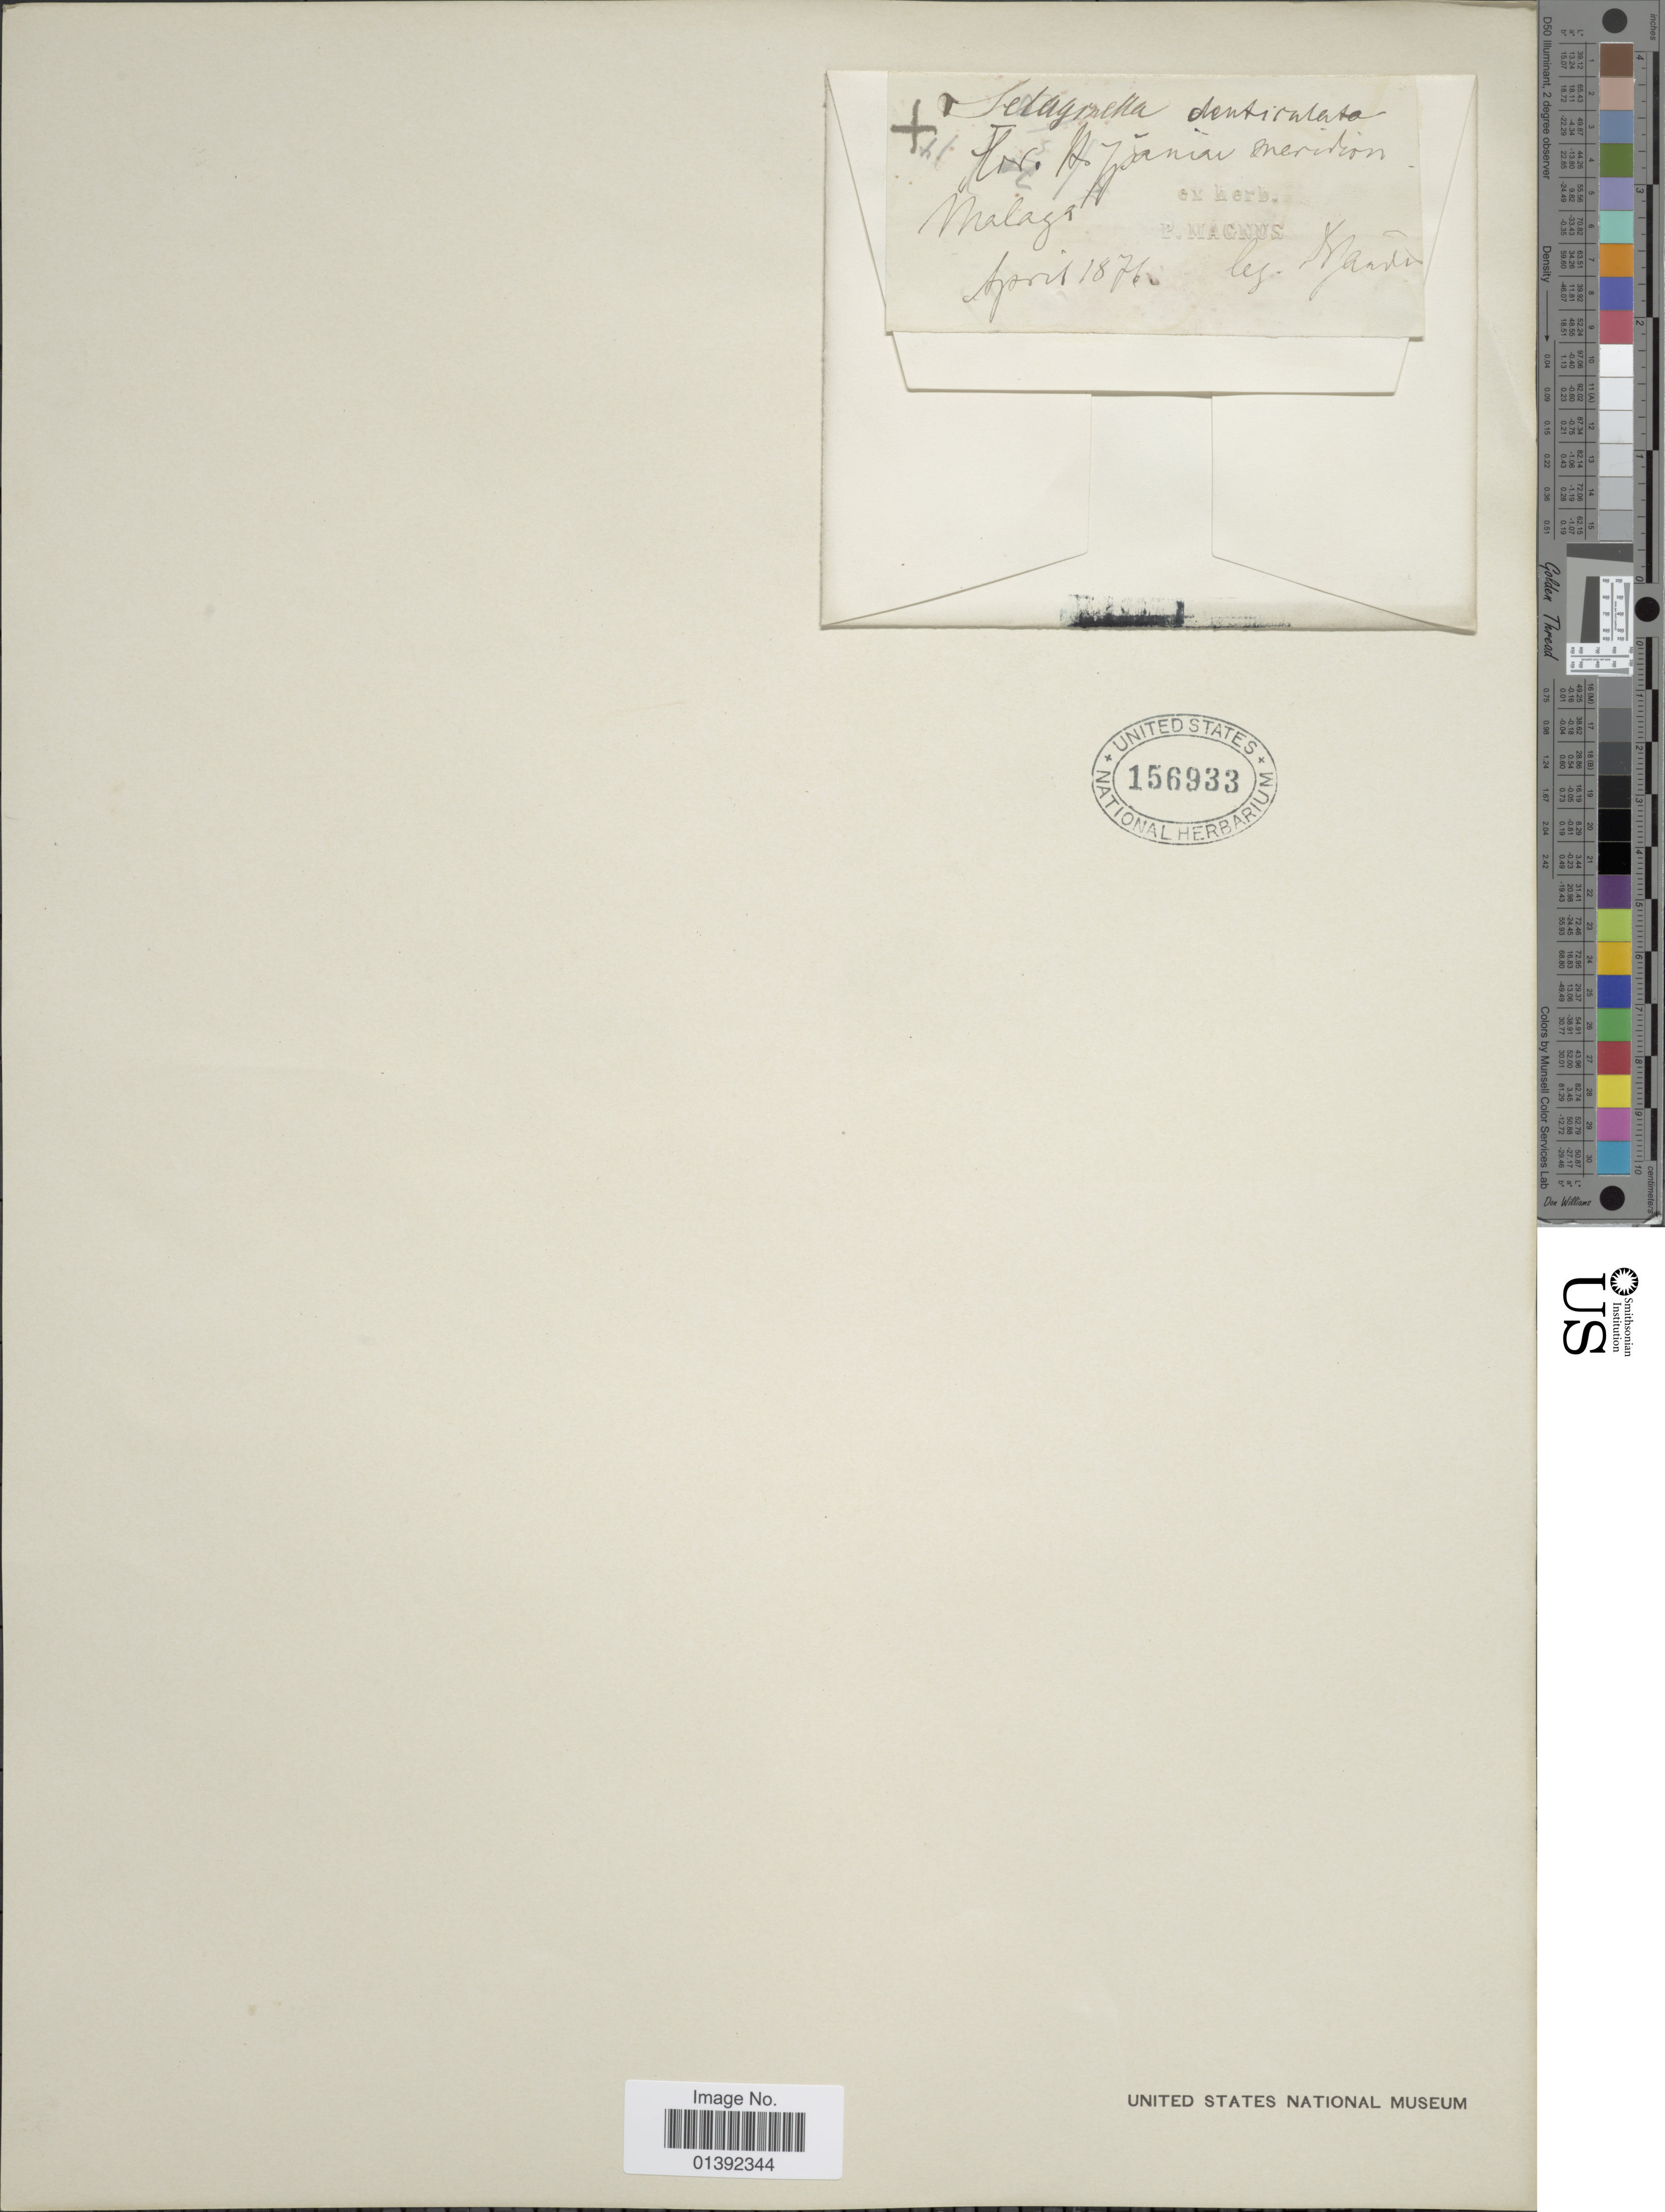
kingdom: Plantae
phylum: Tracheophyta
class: Lycopodiopsida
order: Selaginellales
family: Selaginellaceae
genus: Selaginella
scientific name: Selaginella denticulata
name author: (L.) Spring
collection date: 1876-04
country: Spain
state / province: Andalucia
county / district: Malaga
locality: Malaga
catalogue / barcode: US 156933